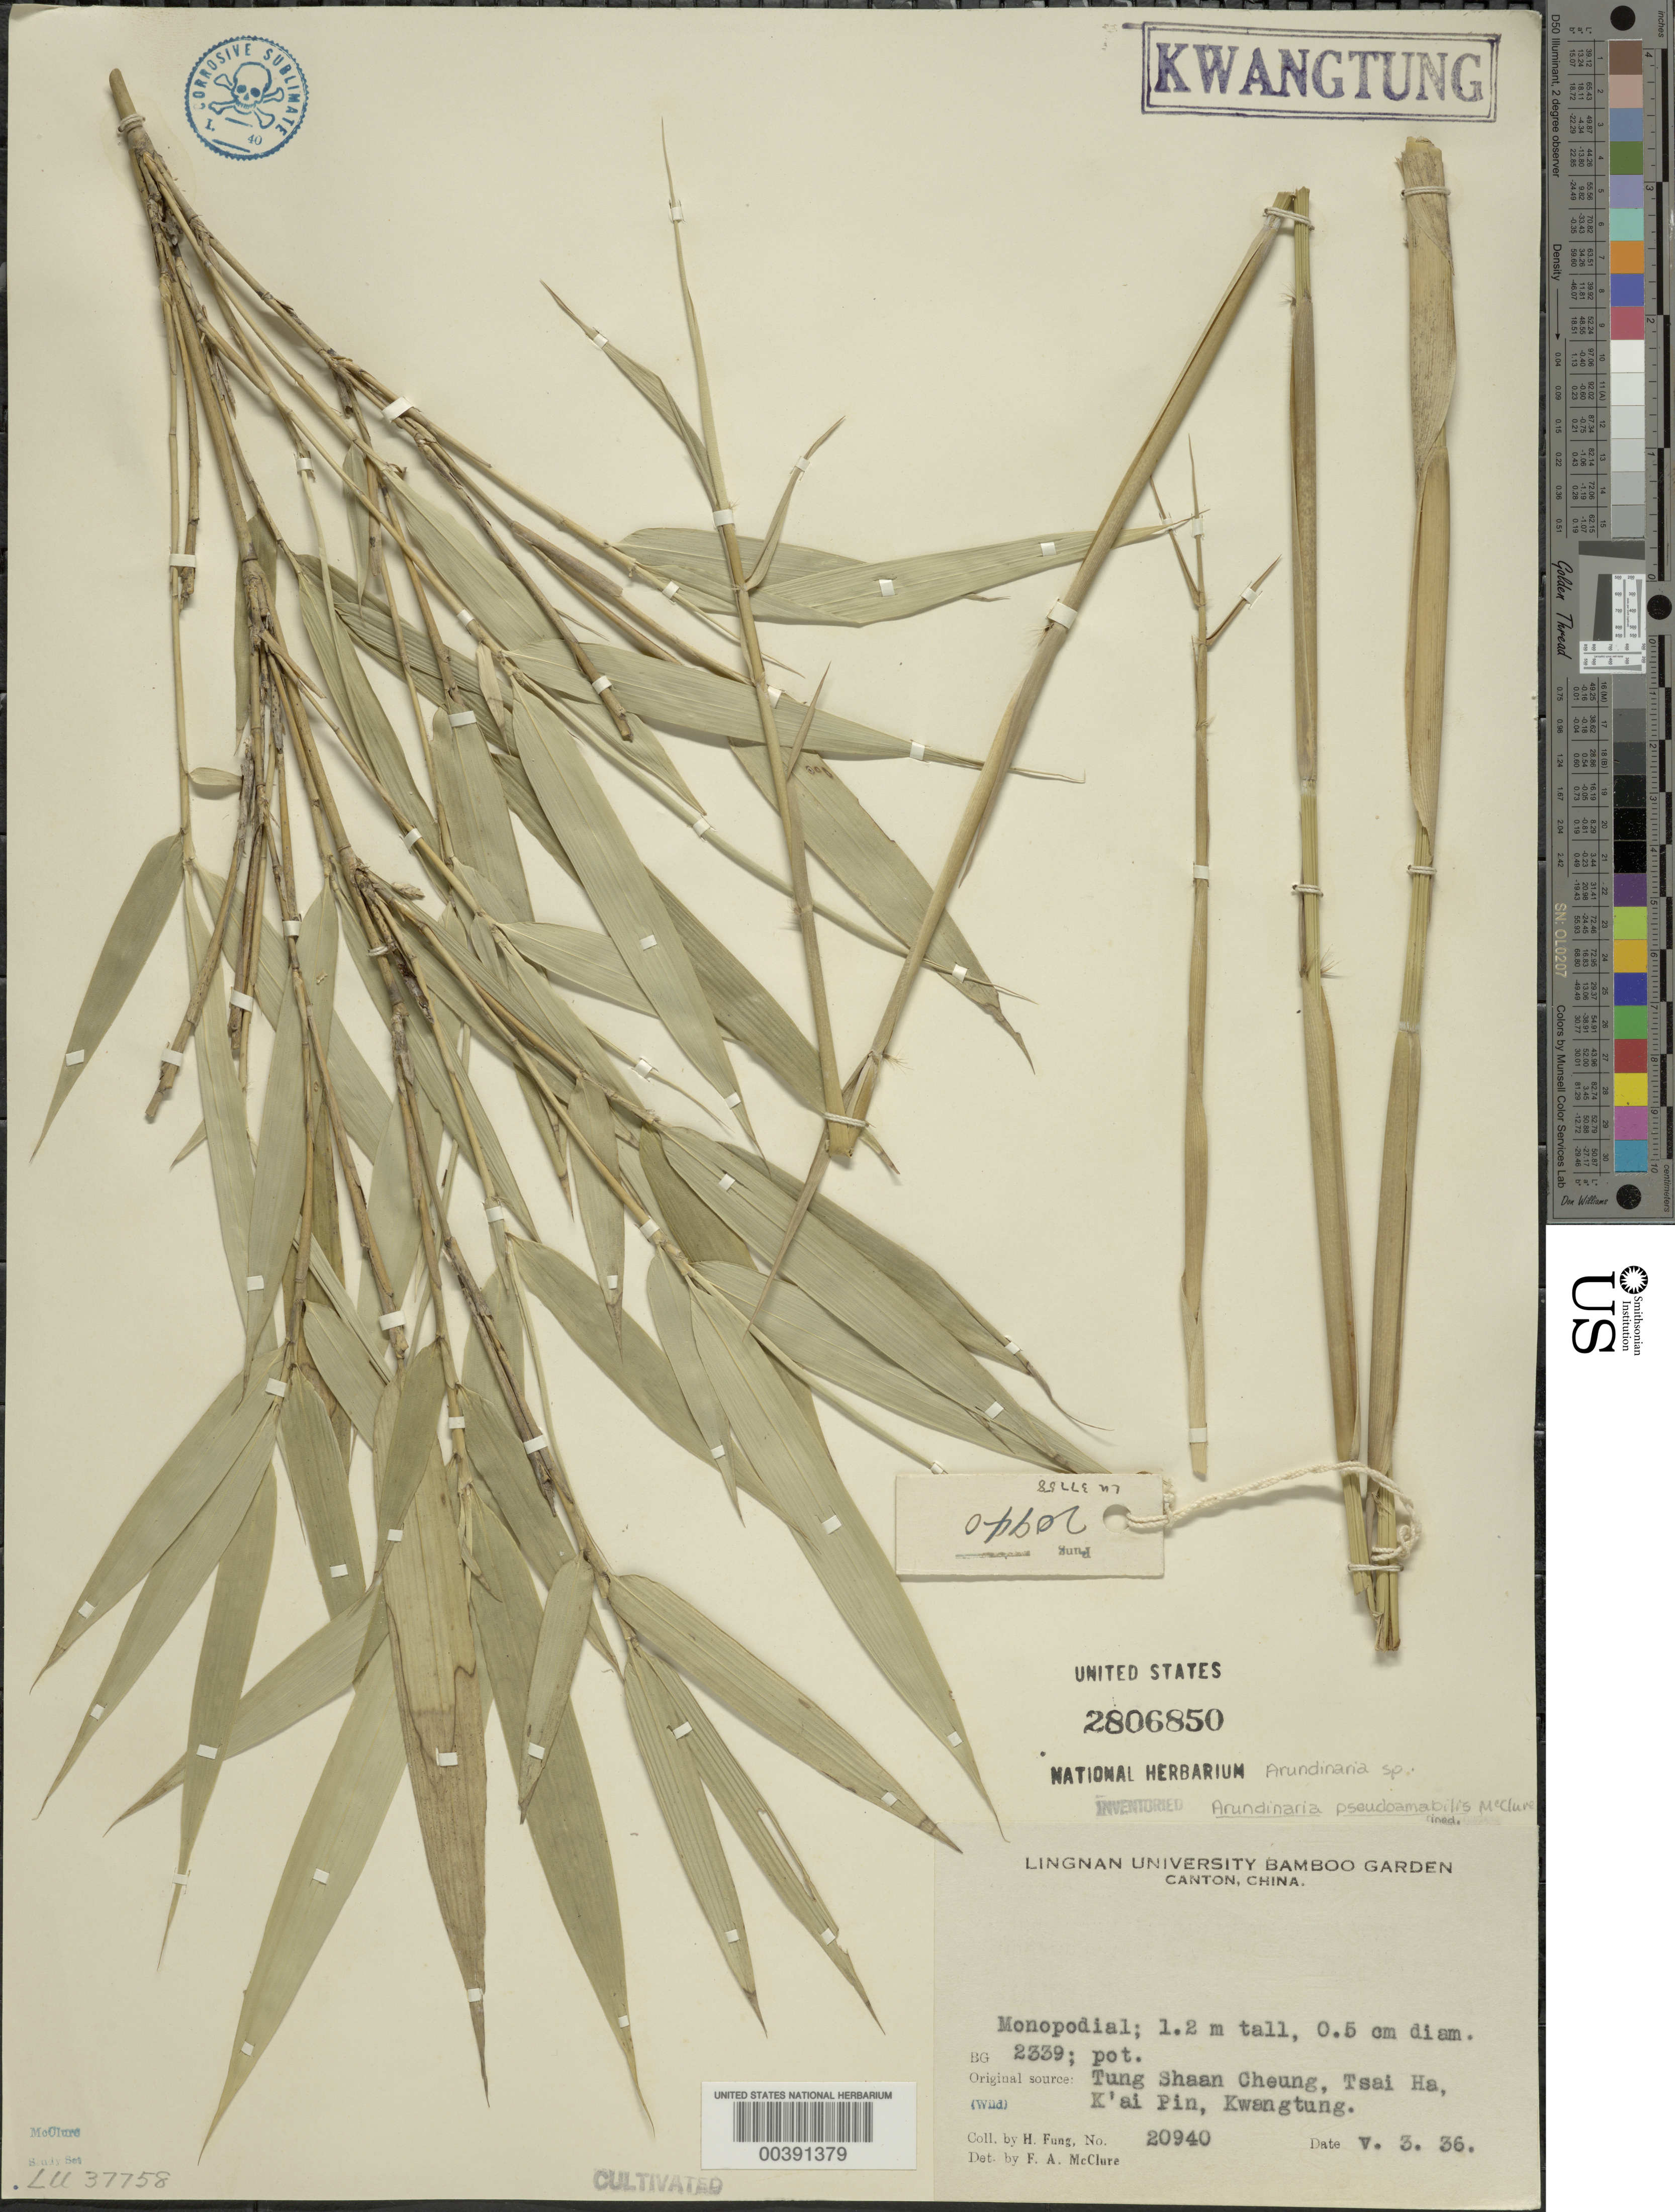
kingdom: Plantae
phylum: Tracheophyta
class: Liliopsida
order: Poales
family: Poaceae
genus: Arundinaria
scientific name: Arundinaria pseudoamabilis McClure, ined.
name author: McClure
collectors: H. L. Fung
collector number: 20940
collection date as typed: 03 May 1936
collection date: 1936-05-03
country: China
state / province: Guangdong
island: Honam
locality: Lingnan Univ. Bamboo Garden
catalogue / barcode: US 2806850